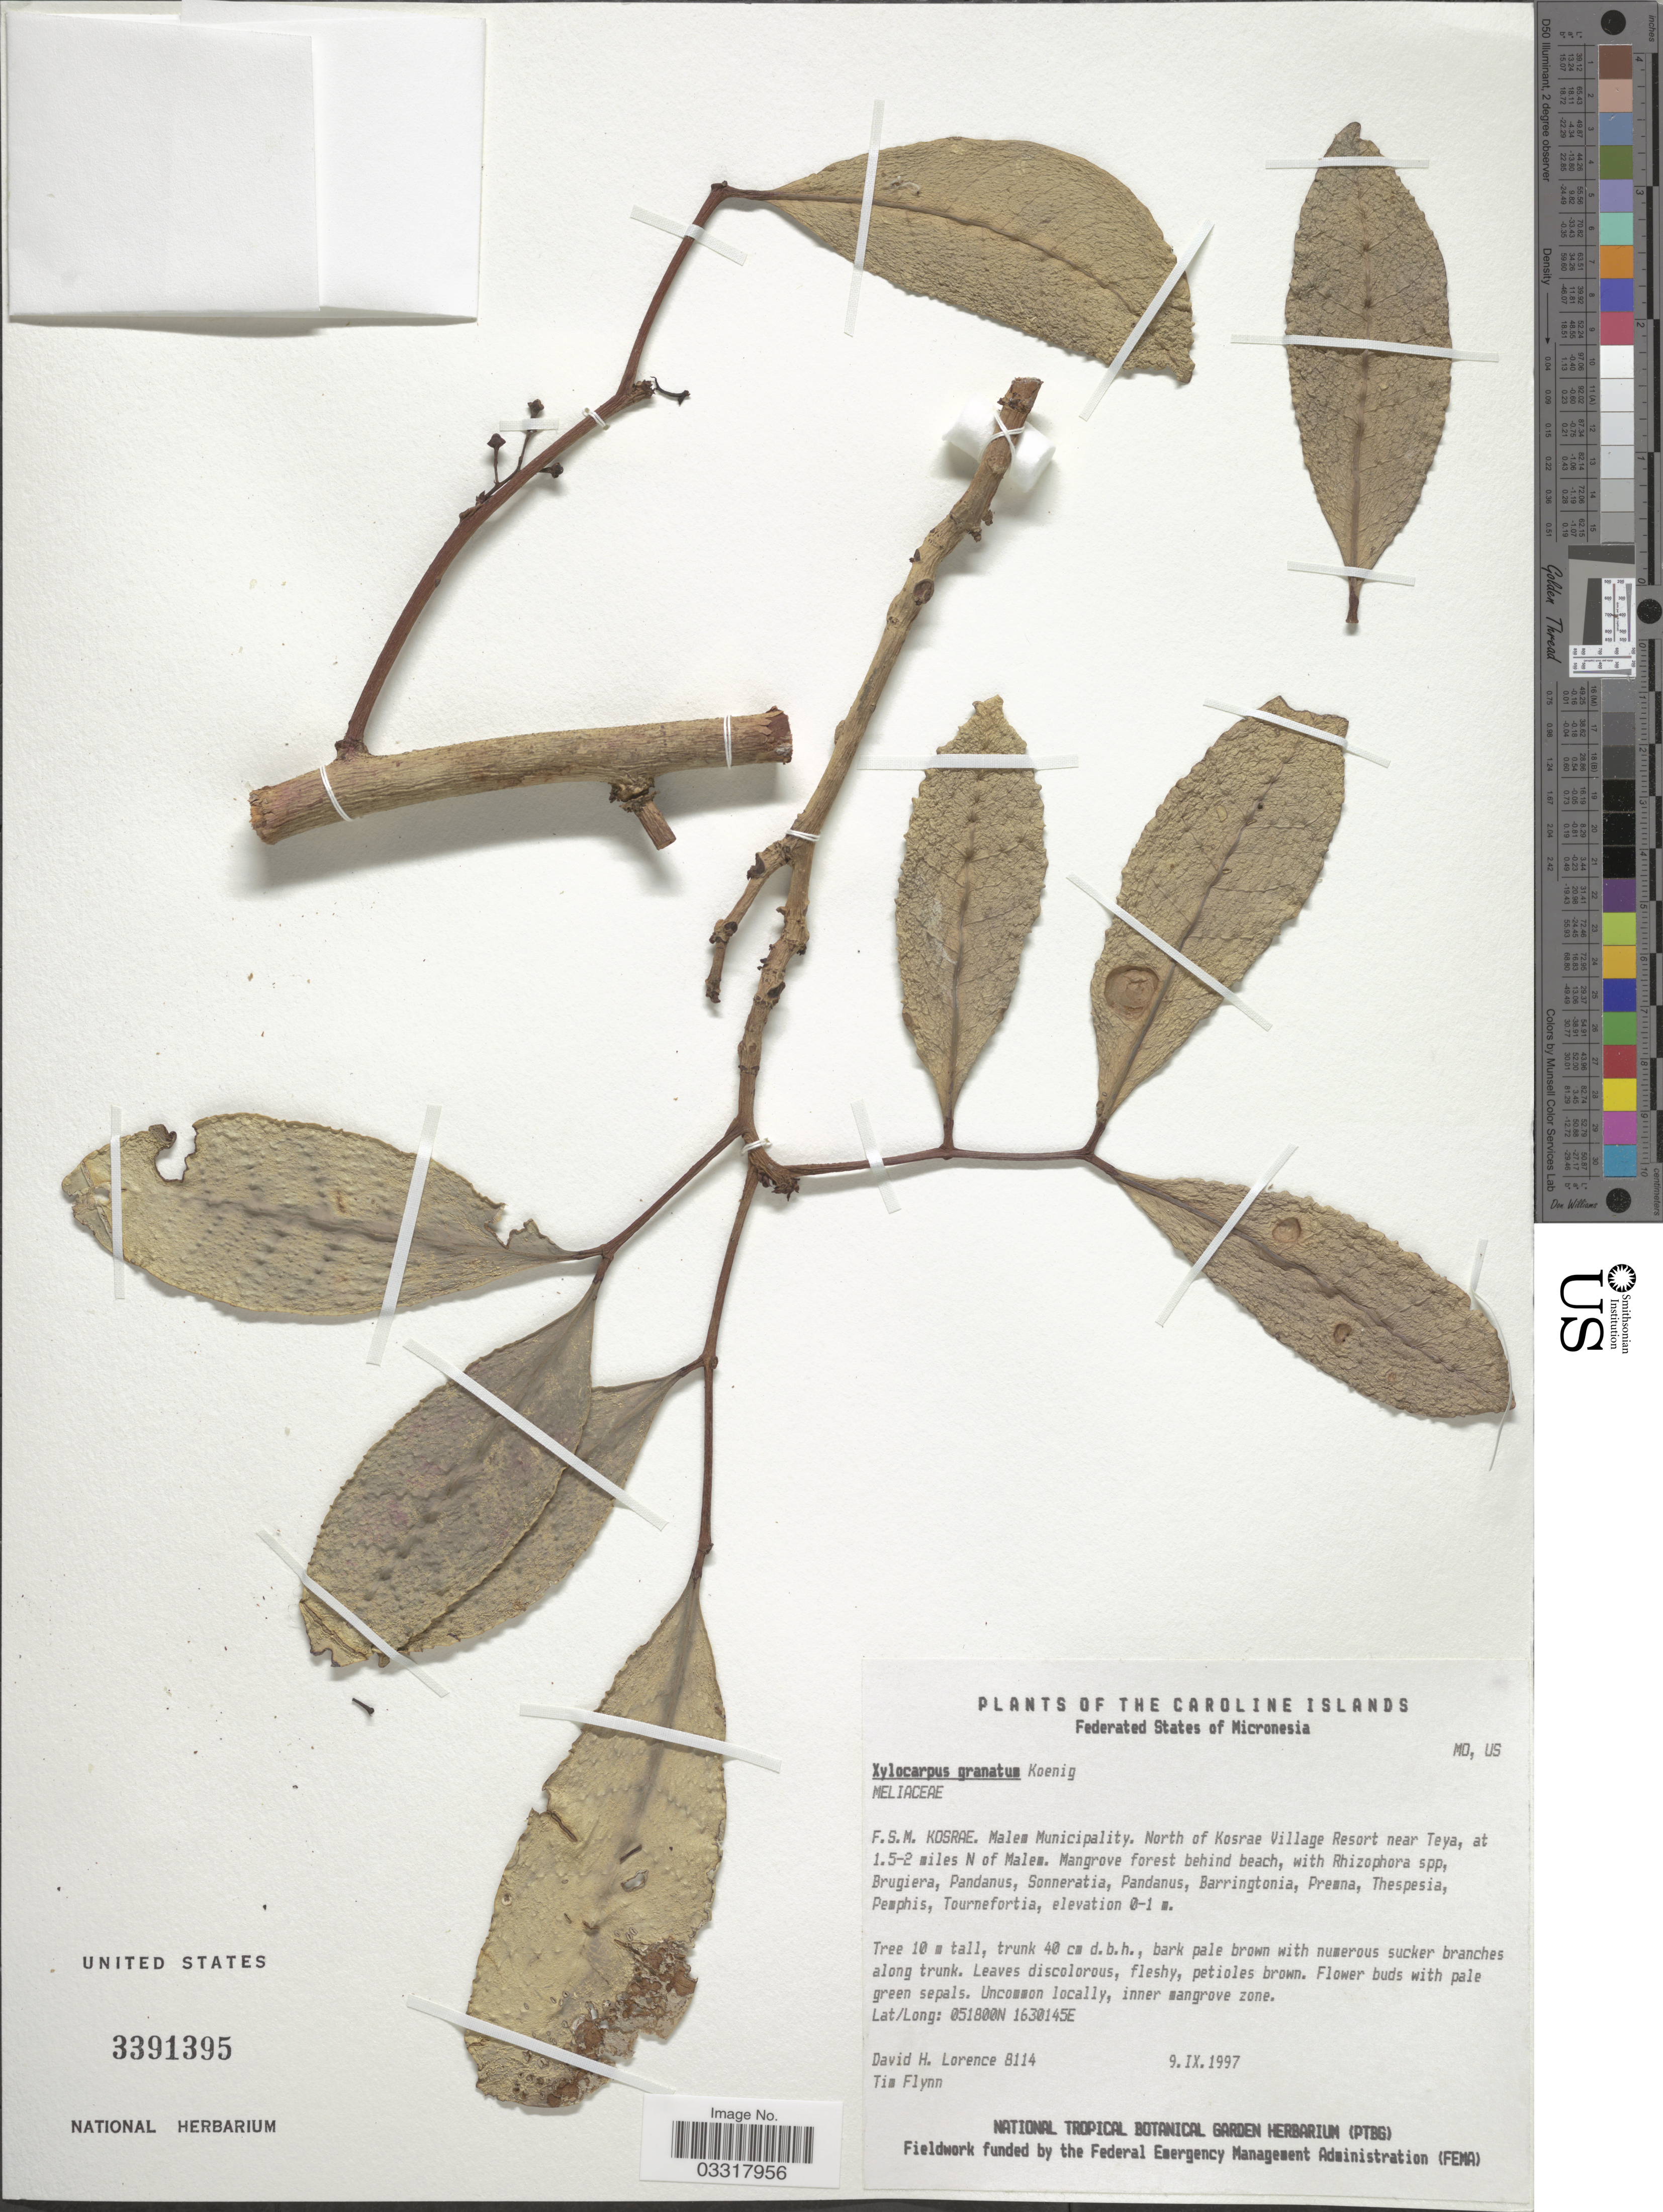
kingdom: Plantae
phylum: Tracheophyta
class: Magnoliopsida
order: Sapindales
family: Meliaceae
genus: Xylocarpus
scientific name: Xylocarpus granatum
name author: J. Koenig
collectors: D. Lorence & T. Flynn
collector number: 8114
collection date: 1997-09-09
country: Micronesia, Federated States of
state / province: Kosrae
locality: Caroline Islands. Federated States of Micronesia. F.S.M. Kosrea. Malem Municipality, North of Kosrea Village Resort near Teya, at 1.5-2 miles N of Malem.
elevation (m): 0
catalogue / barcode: US 3391395